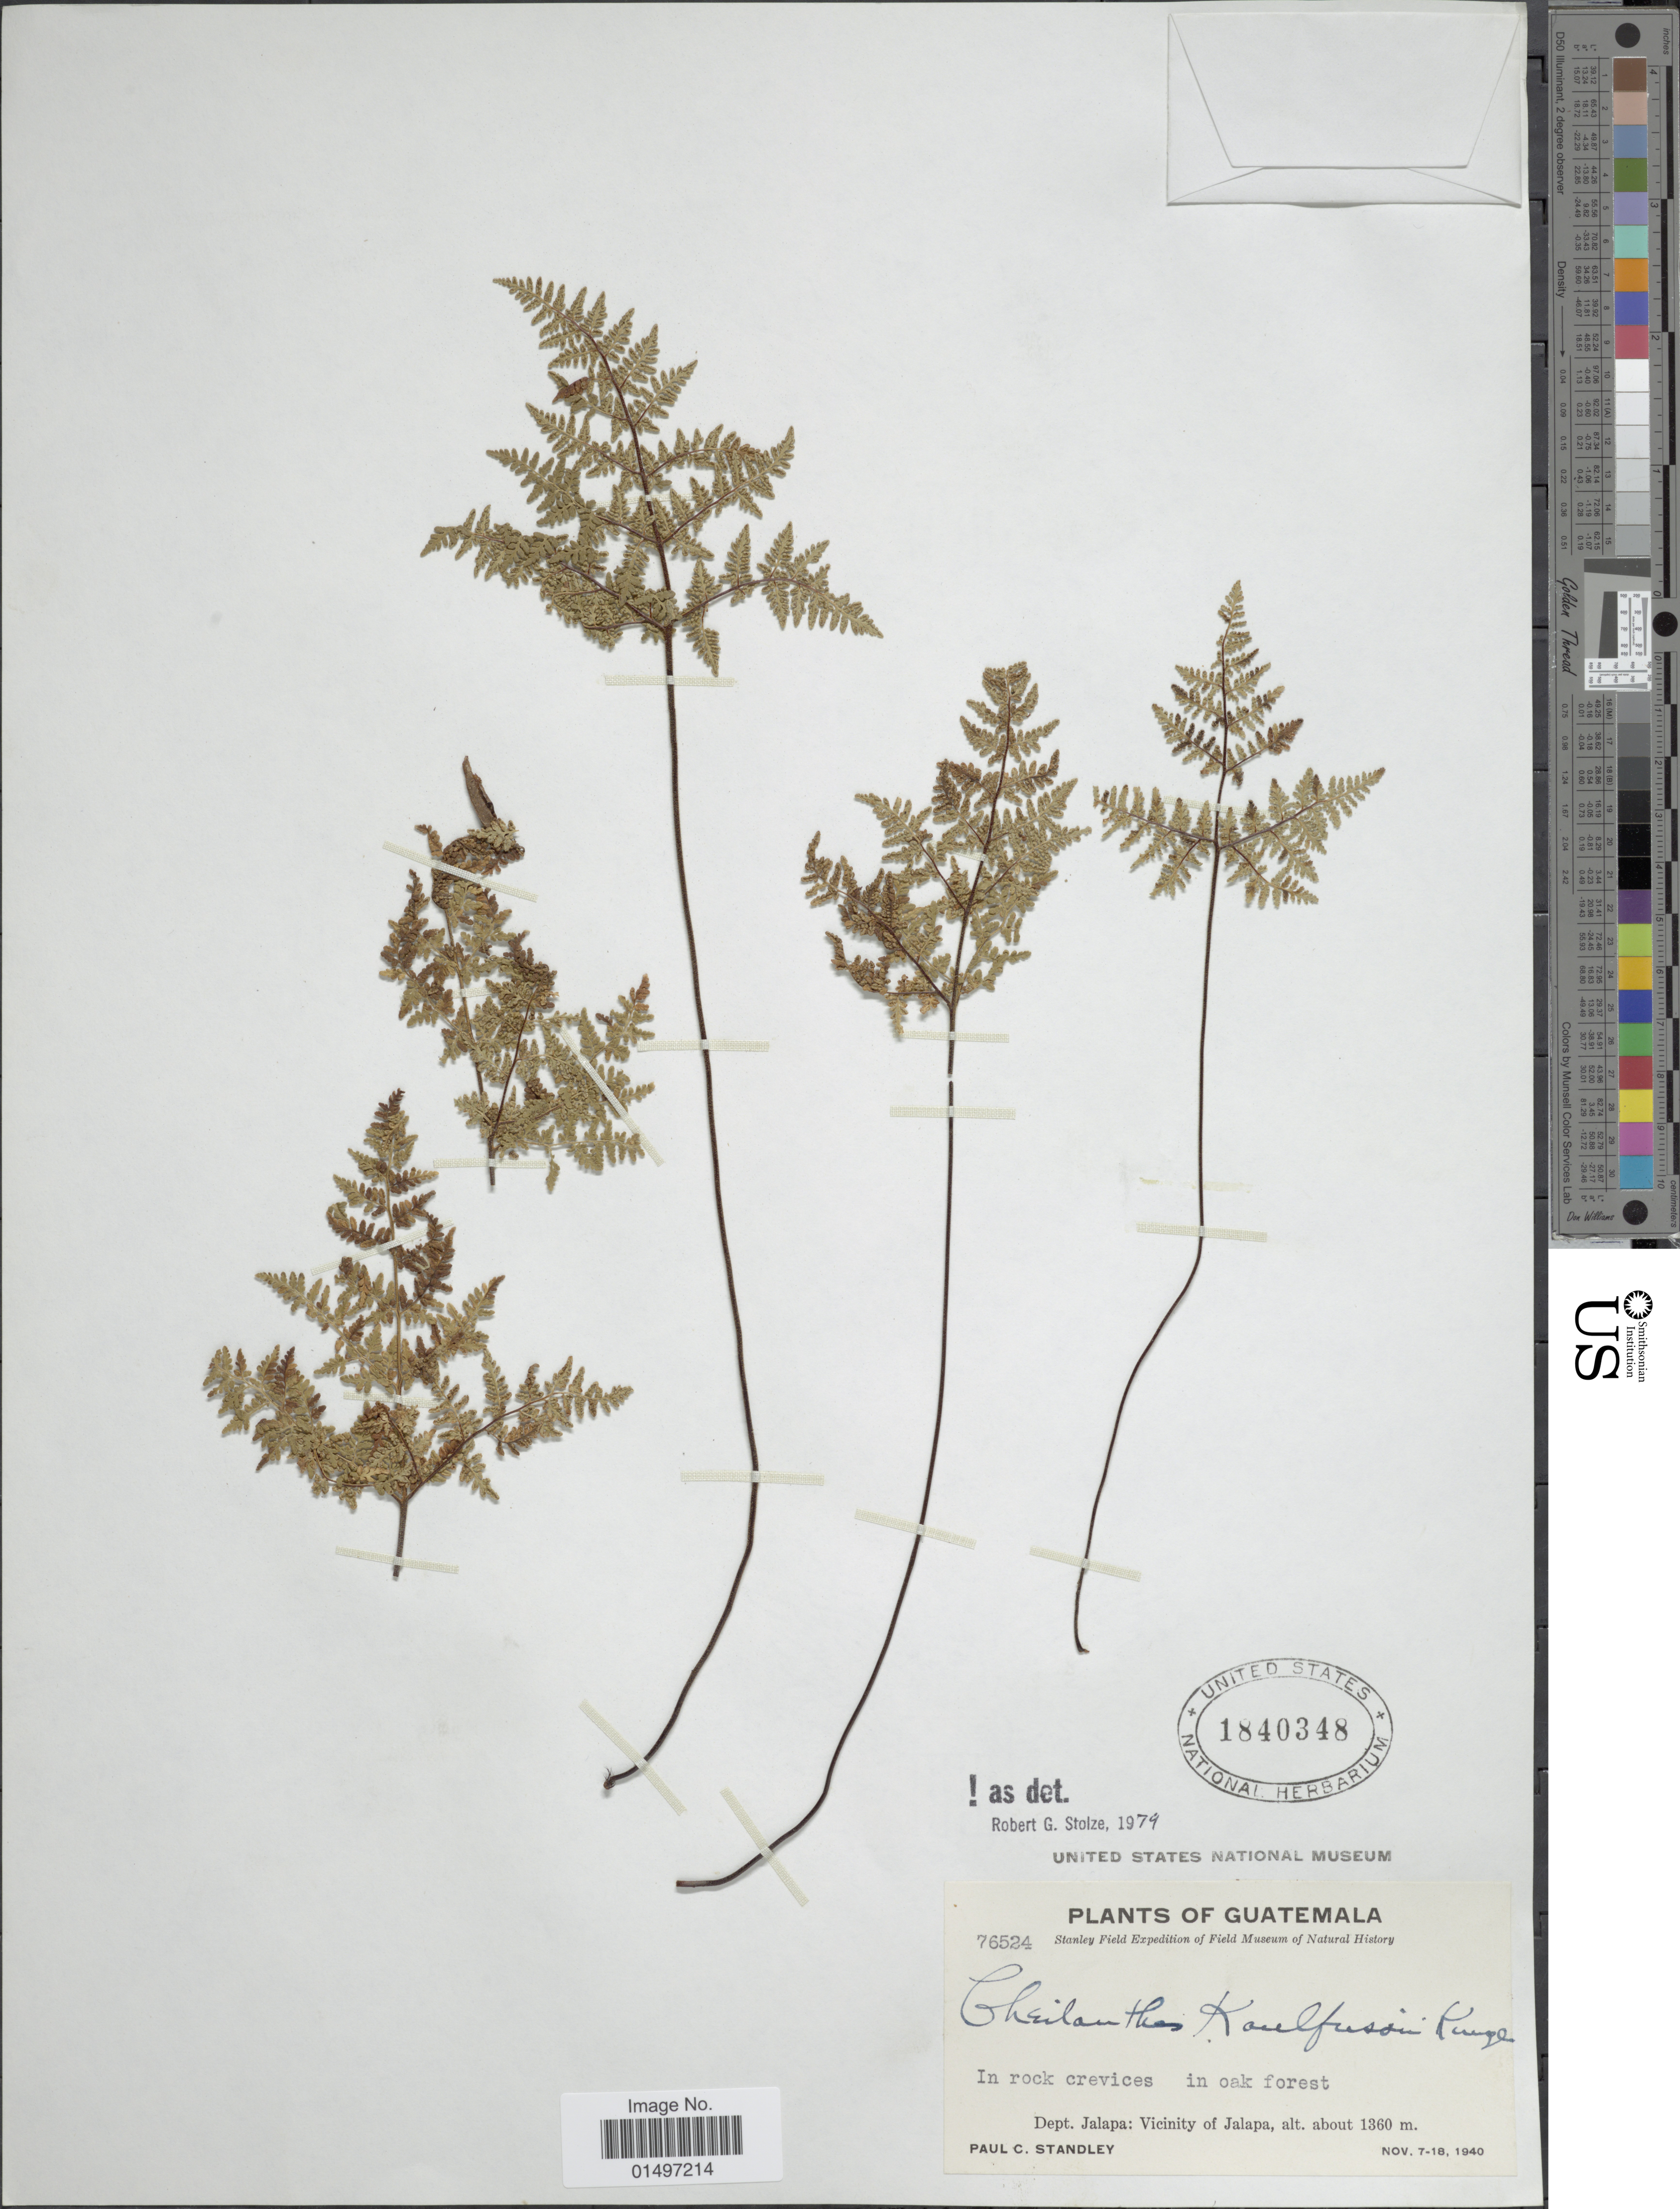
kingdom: Plantae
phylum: Tracheophyta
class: Polypodiopsida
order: Polypodiales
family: Pteridaceae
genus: Gaga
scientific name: Gaga kaulfussii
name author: (Kunze) Fay W. Li & Windham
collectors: P. C. Standley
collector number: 76524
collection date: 1940-11-07/1940-11-18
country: Guatemala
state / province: Jalapa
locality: Dept. Jalapa: Vicinity of Jalapa.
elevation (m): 1360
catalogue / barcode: US 1840348